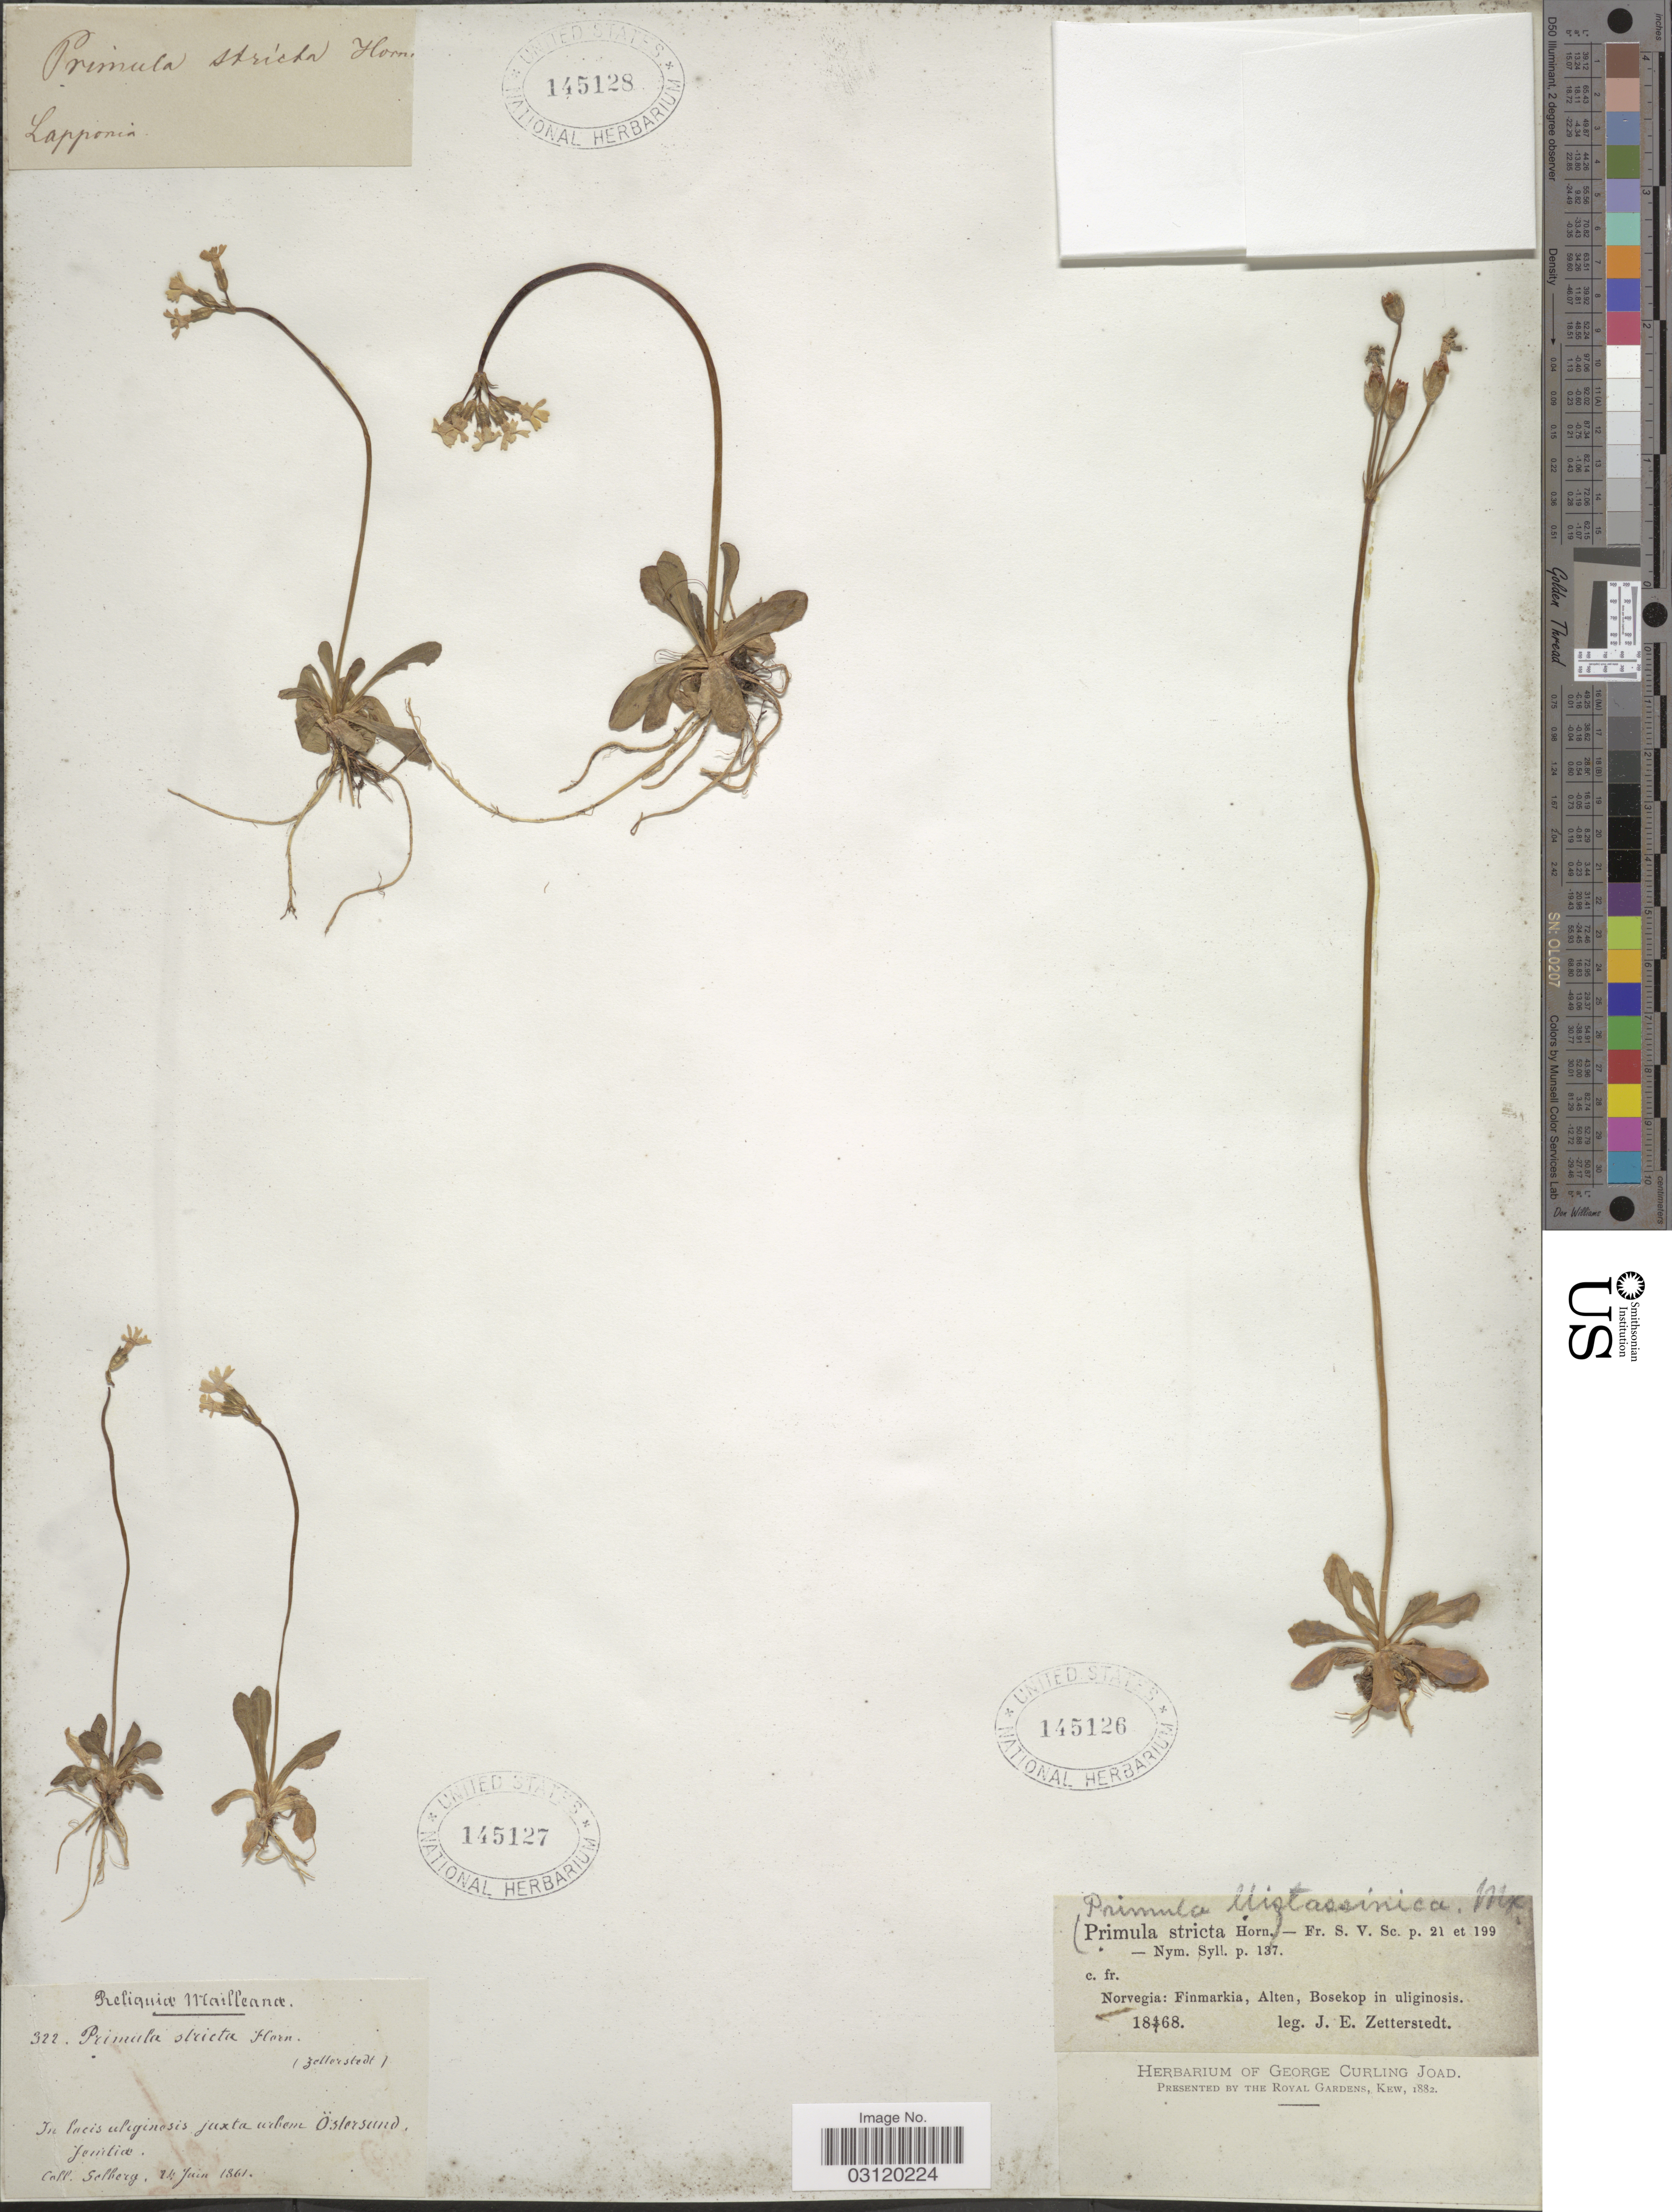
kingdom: Plantae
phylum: Tracheophyta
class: Magnoliopsida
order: Ericales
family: Primulaceae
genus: Primula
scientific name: Primula stricta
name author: Hornem.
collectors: J.E. Zetterstedt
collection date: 1868-07-04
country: Norway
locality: Norvegia: Finmarkia, Alten, Bosekop in uliginosis.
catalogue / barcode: US 145126-2